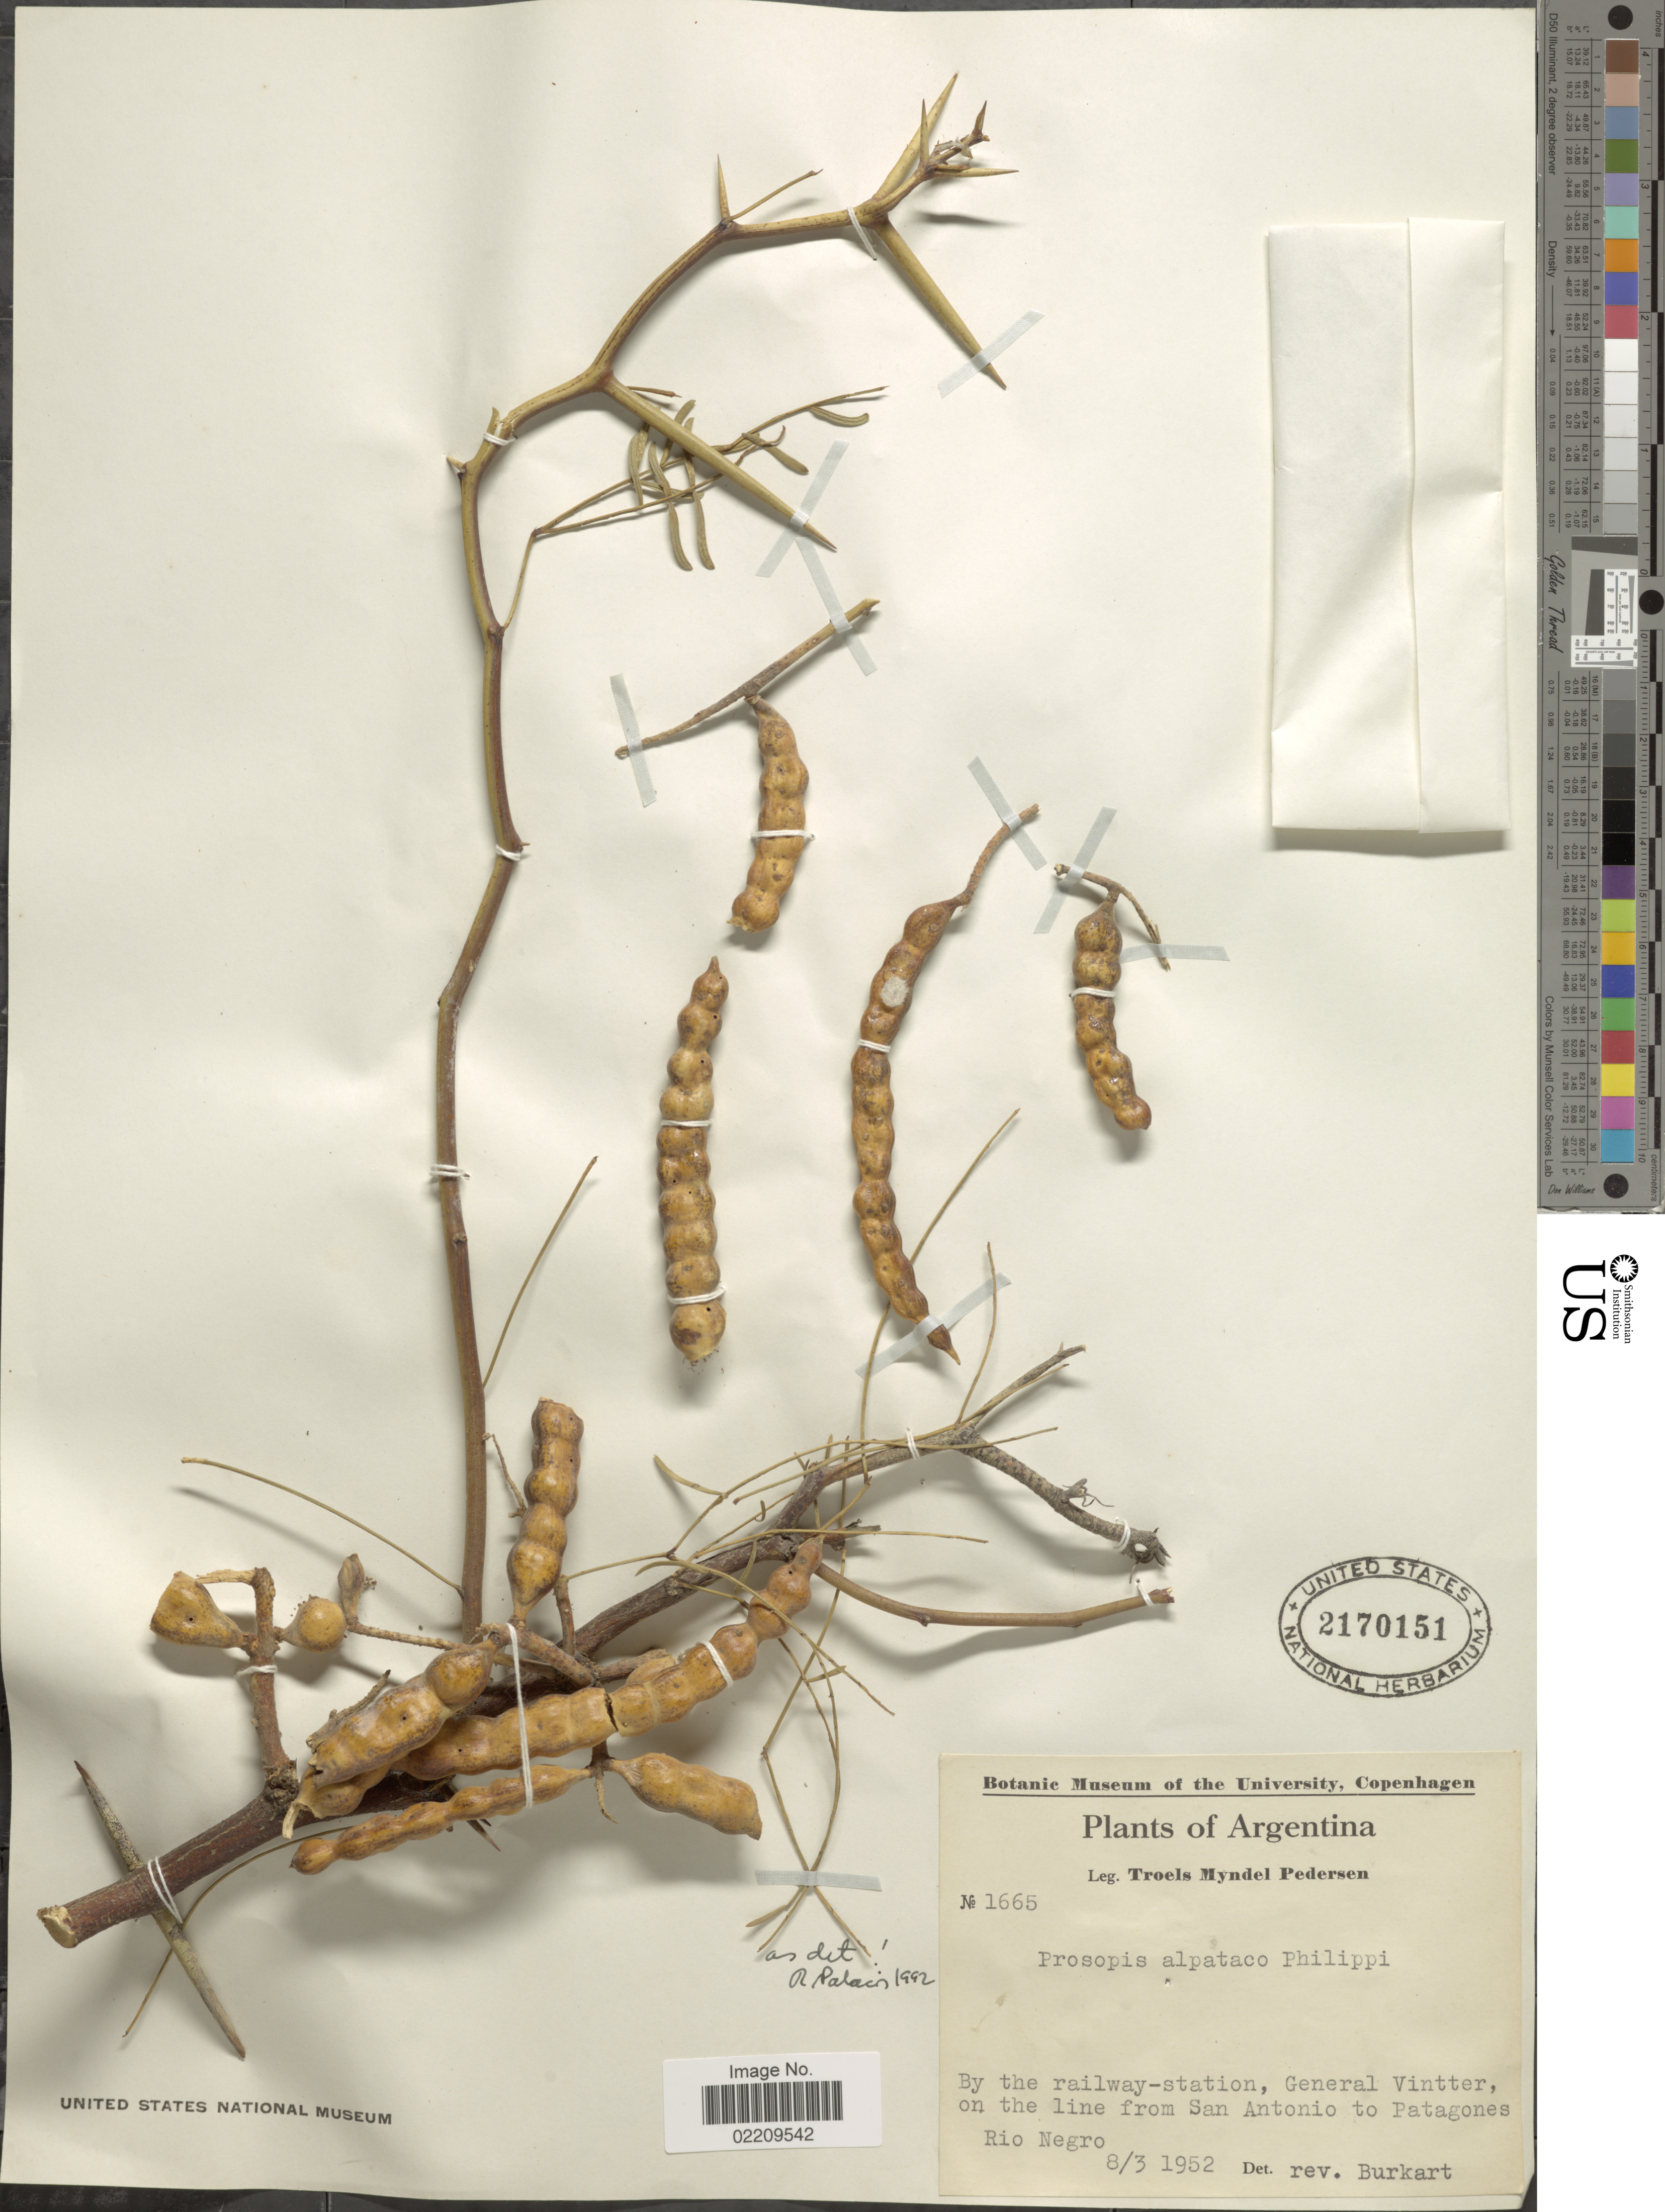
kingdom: Plantae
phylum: Tracheophyta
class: Magnoliopsida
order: Fabales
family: Fabaceae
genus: Neltuma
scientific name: Neltuma alpataco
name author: (Phil.) C. E. Hughes & G.P. Lewis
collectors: T. Pederson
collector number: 1665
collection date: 1952-03-08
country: Argentina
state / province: Rio Negro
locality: By the railway-station, General Vintter, on the line from San Antonio to Patagones Rio Negro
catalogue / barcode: US 2170151